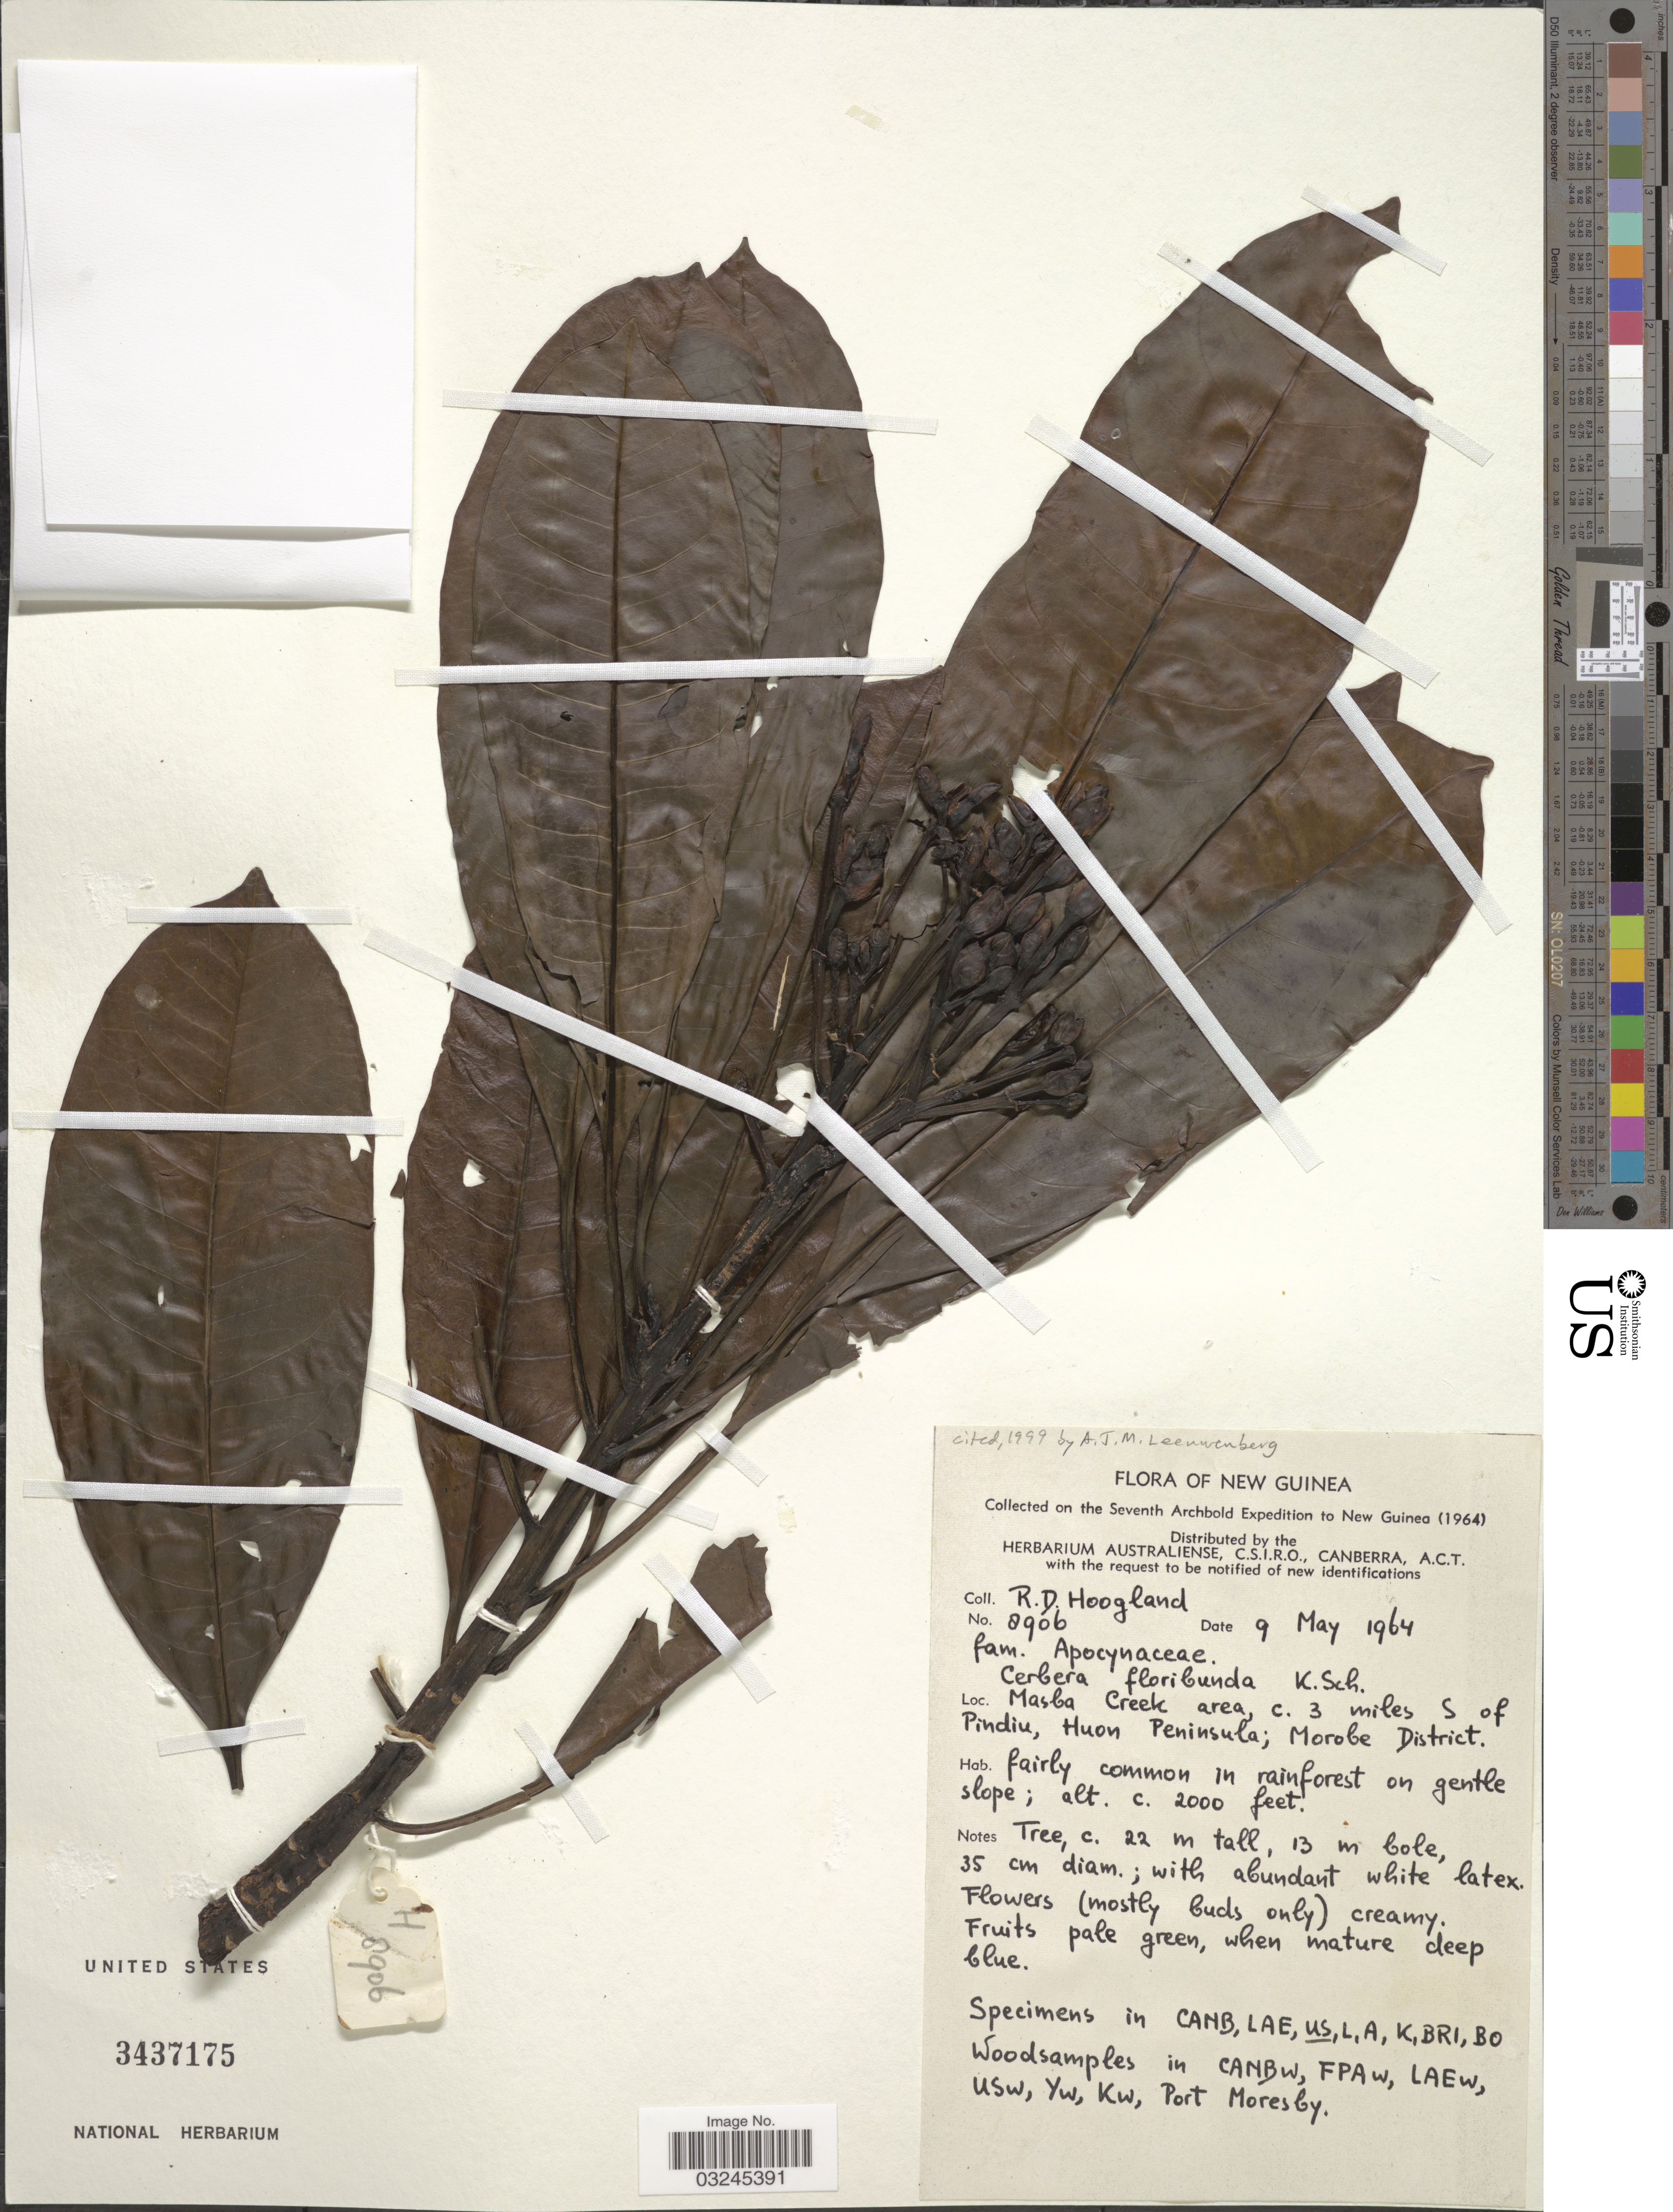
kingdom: Plantae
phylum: Tracheophyta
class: Magnoliopsida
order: Gentianales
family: Apocynaceae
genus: Cerbera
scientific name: Cerbera floribunda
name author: K. Schum.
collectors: R. D. Hoogland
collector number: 8906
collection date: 1964-05-09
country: Papua New Guinea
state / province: Morobe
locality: New Guinea. Masba Creek area, c. 3 miles S of Pindiu, Huon Peninsula; Morobe District.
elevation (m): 610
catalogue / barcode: US 3437175